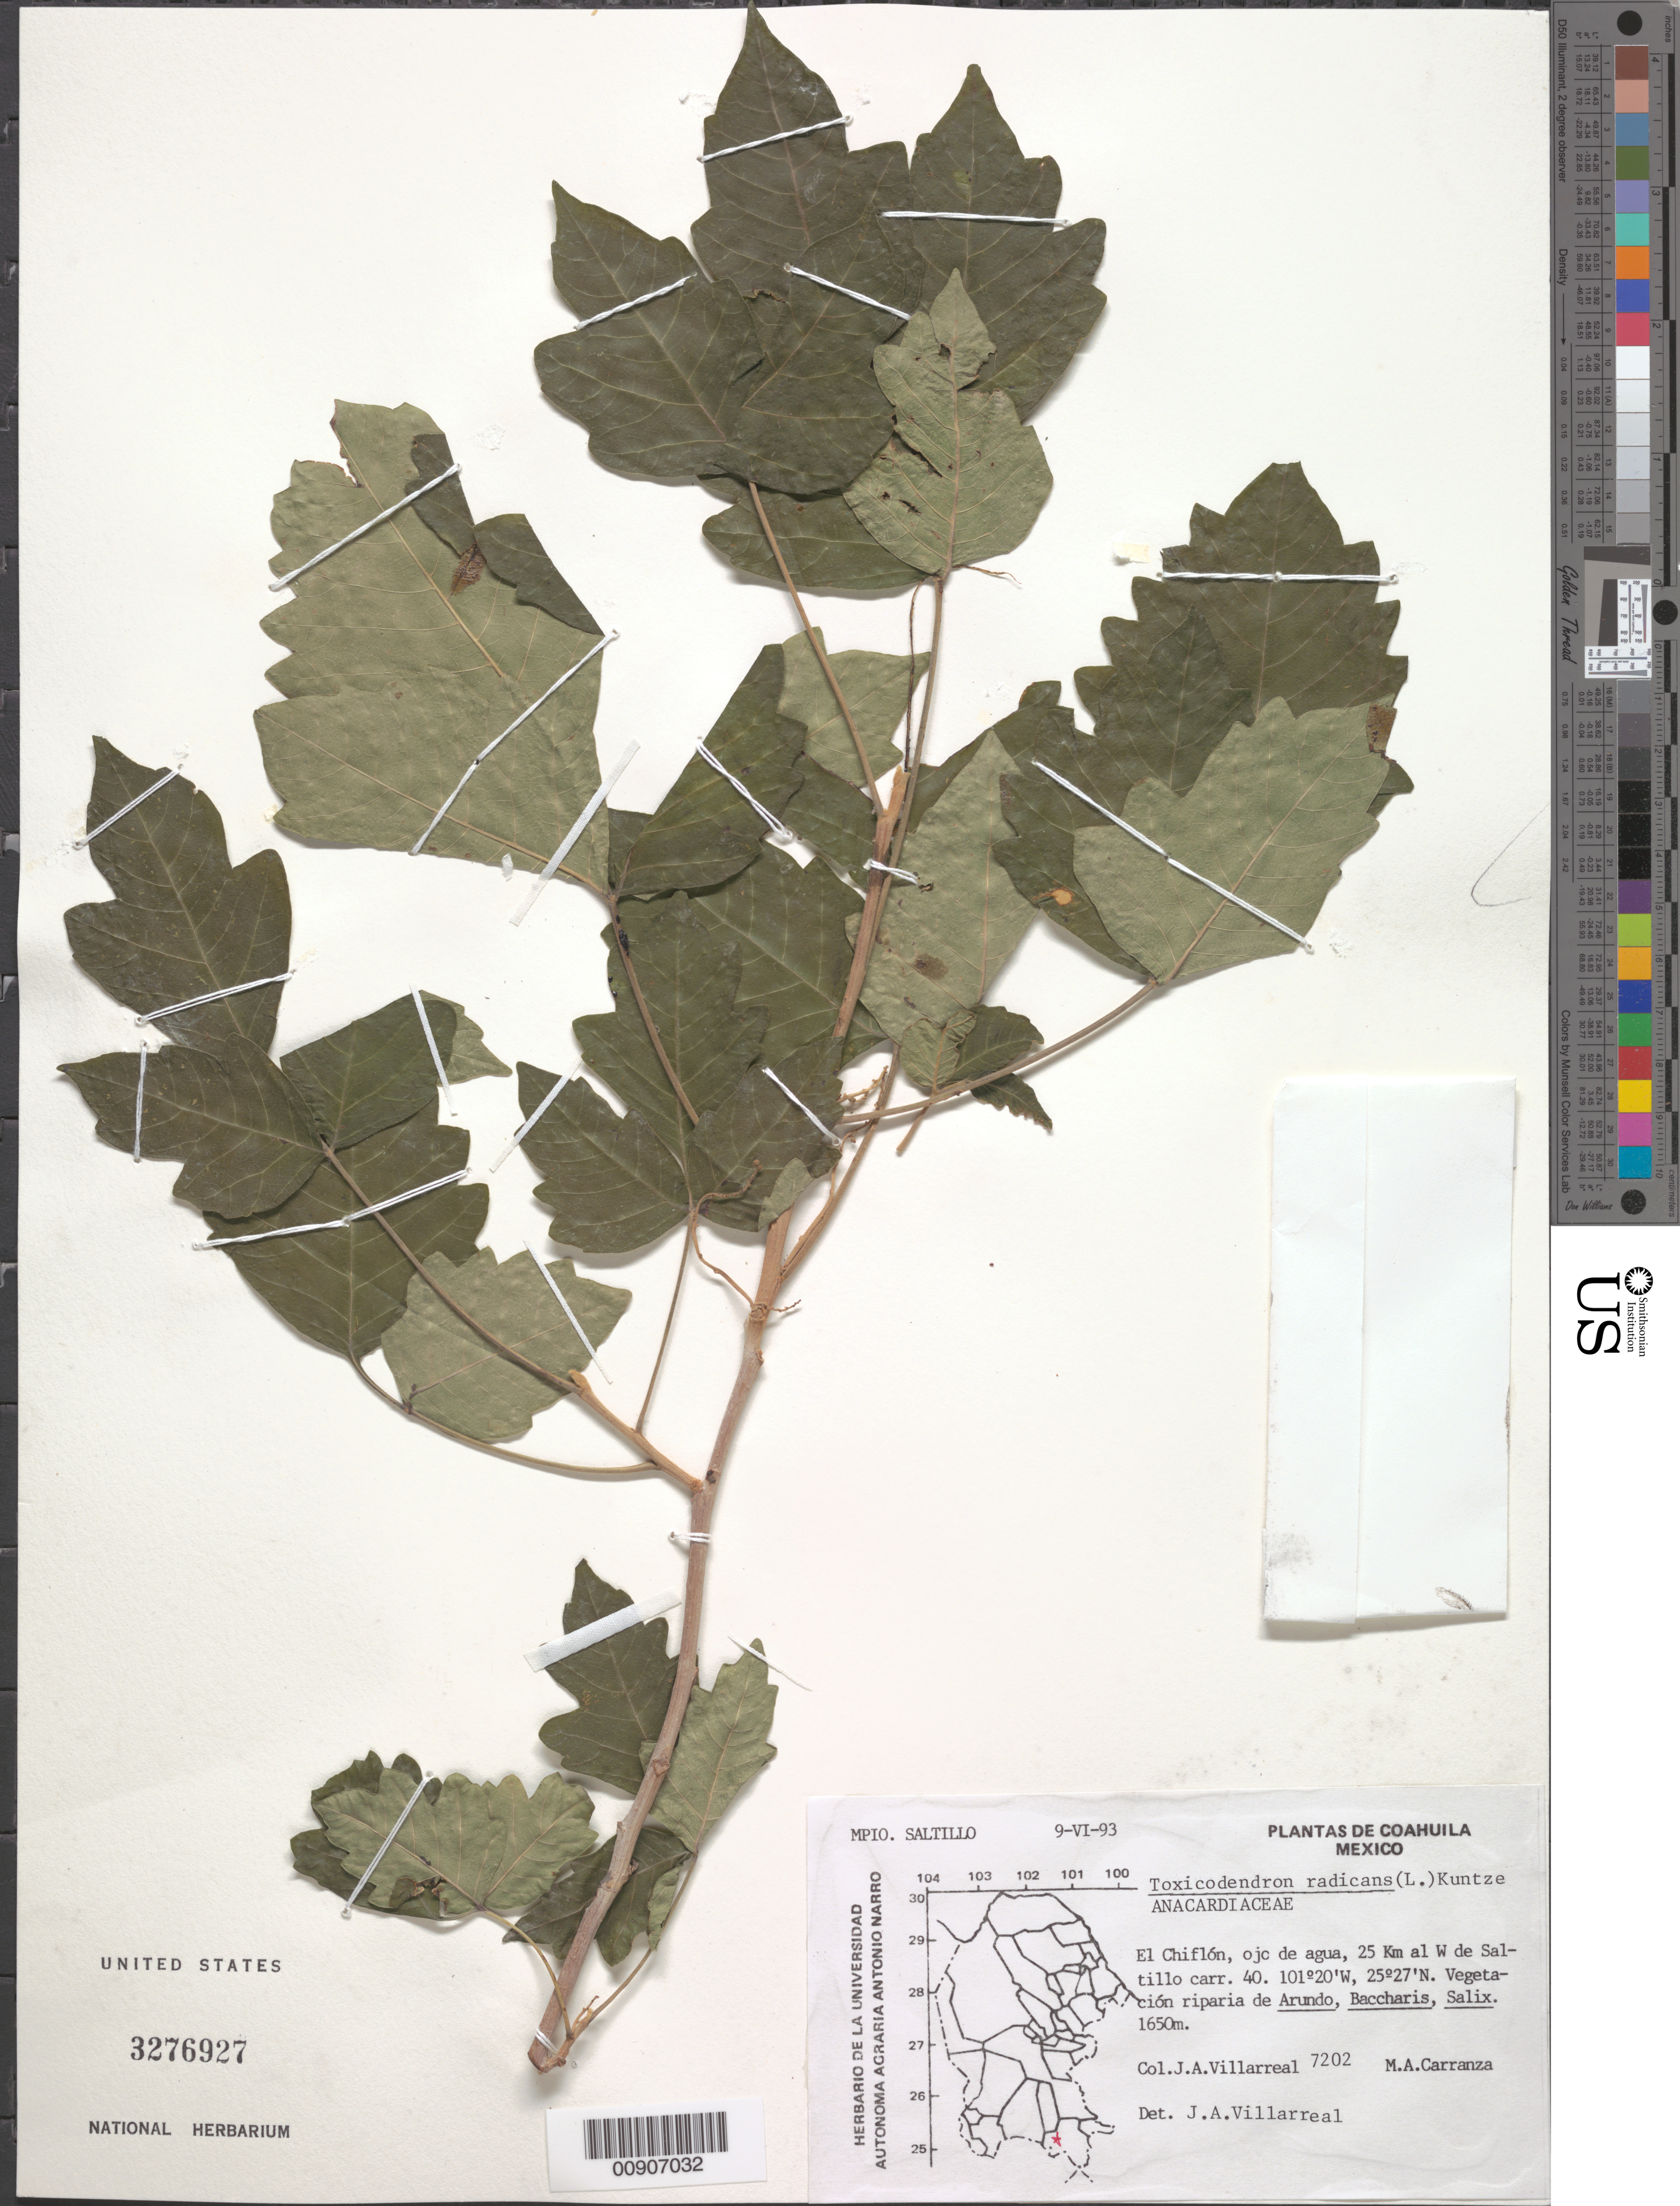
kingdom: Plantae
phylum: Tracheophyta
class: Magnoliopsida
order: Sapindales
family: Anacardiaceae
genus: Toxicodendron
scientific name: Toxicodendron radicans var. radicans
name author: (L.) Kuntze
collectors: J. Villarreal & M. A. Carranza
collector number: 7202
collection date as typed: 09 Jun 1993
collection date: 1993-06-09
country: Mexico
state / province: Coahuila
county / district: Saltillo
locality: Coahuila: Mpio. Saltillo: El Chiflón, ojo de agua, 25 Km. al W de Saltillo carr. 40.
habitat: Vegetación riparia de Arundo, Baccharis, Salix.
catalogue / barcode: US 3276927